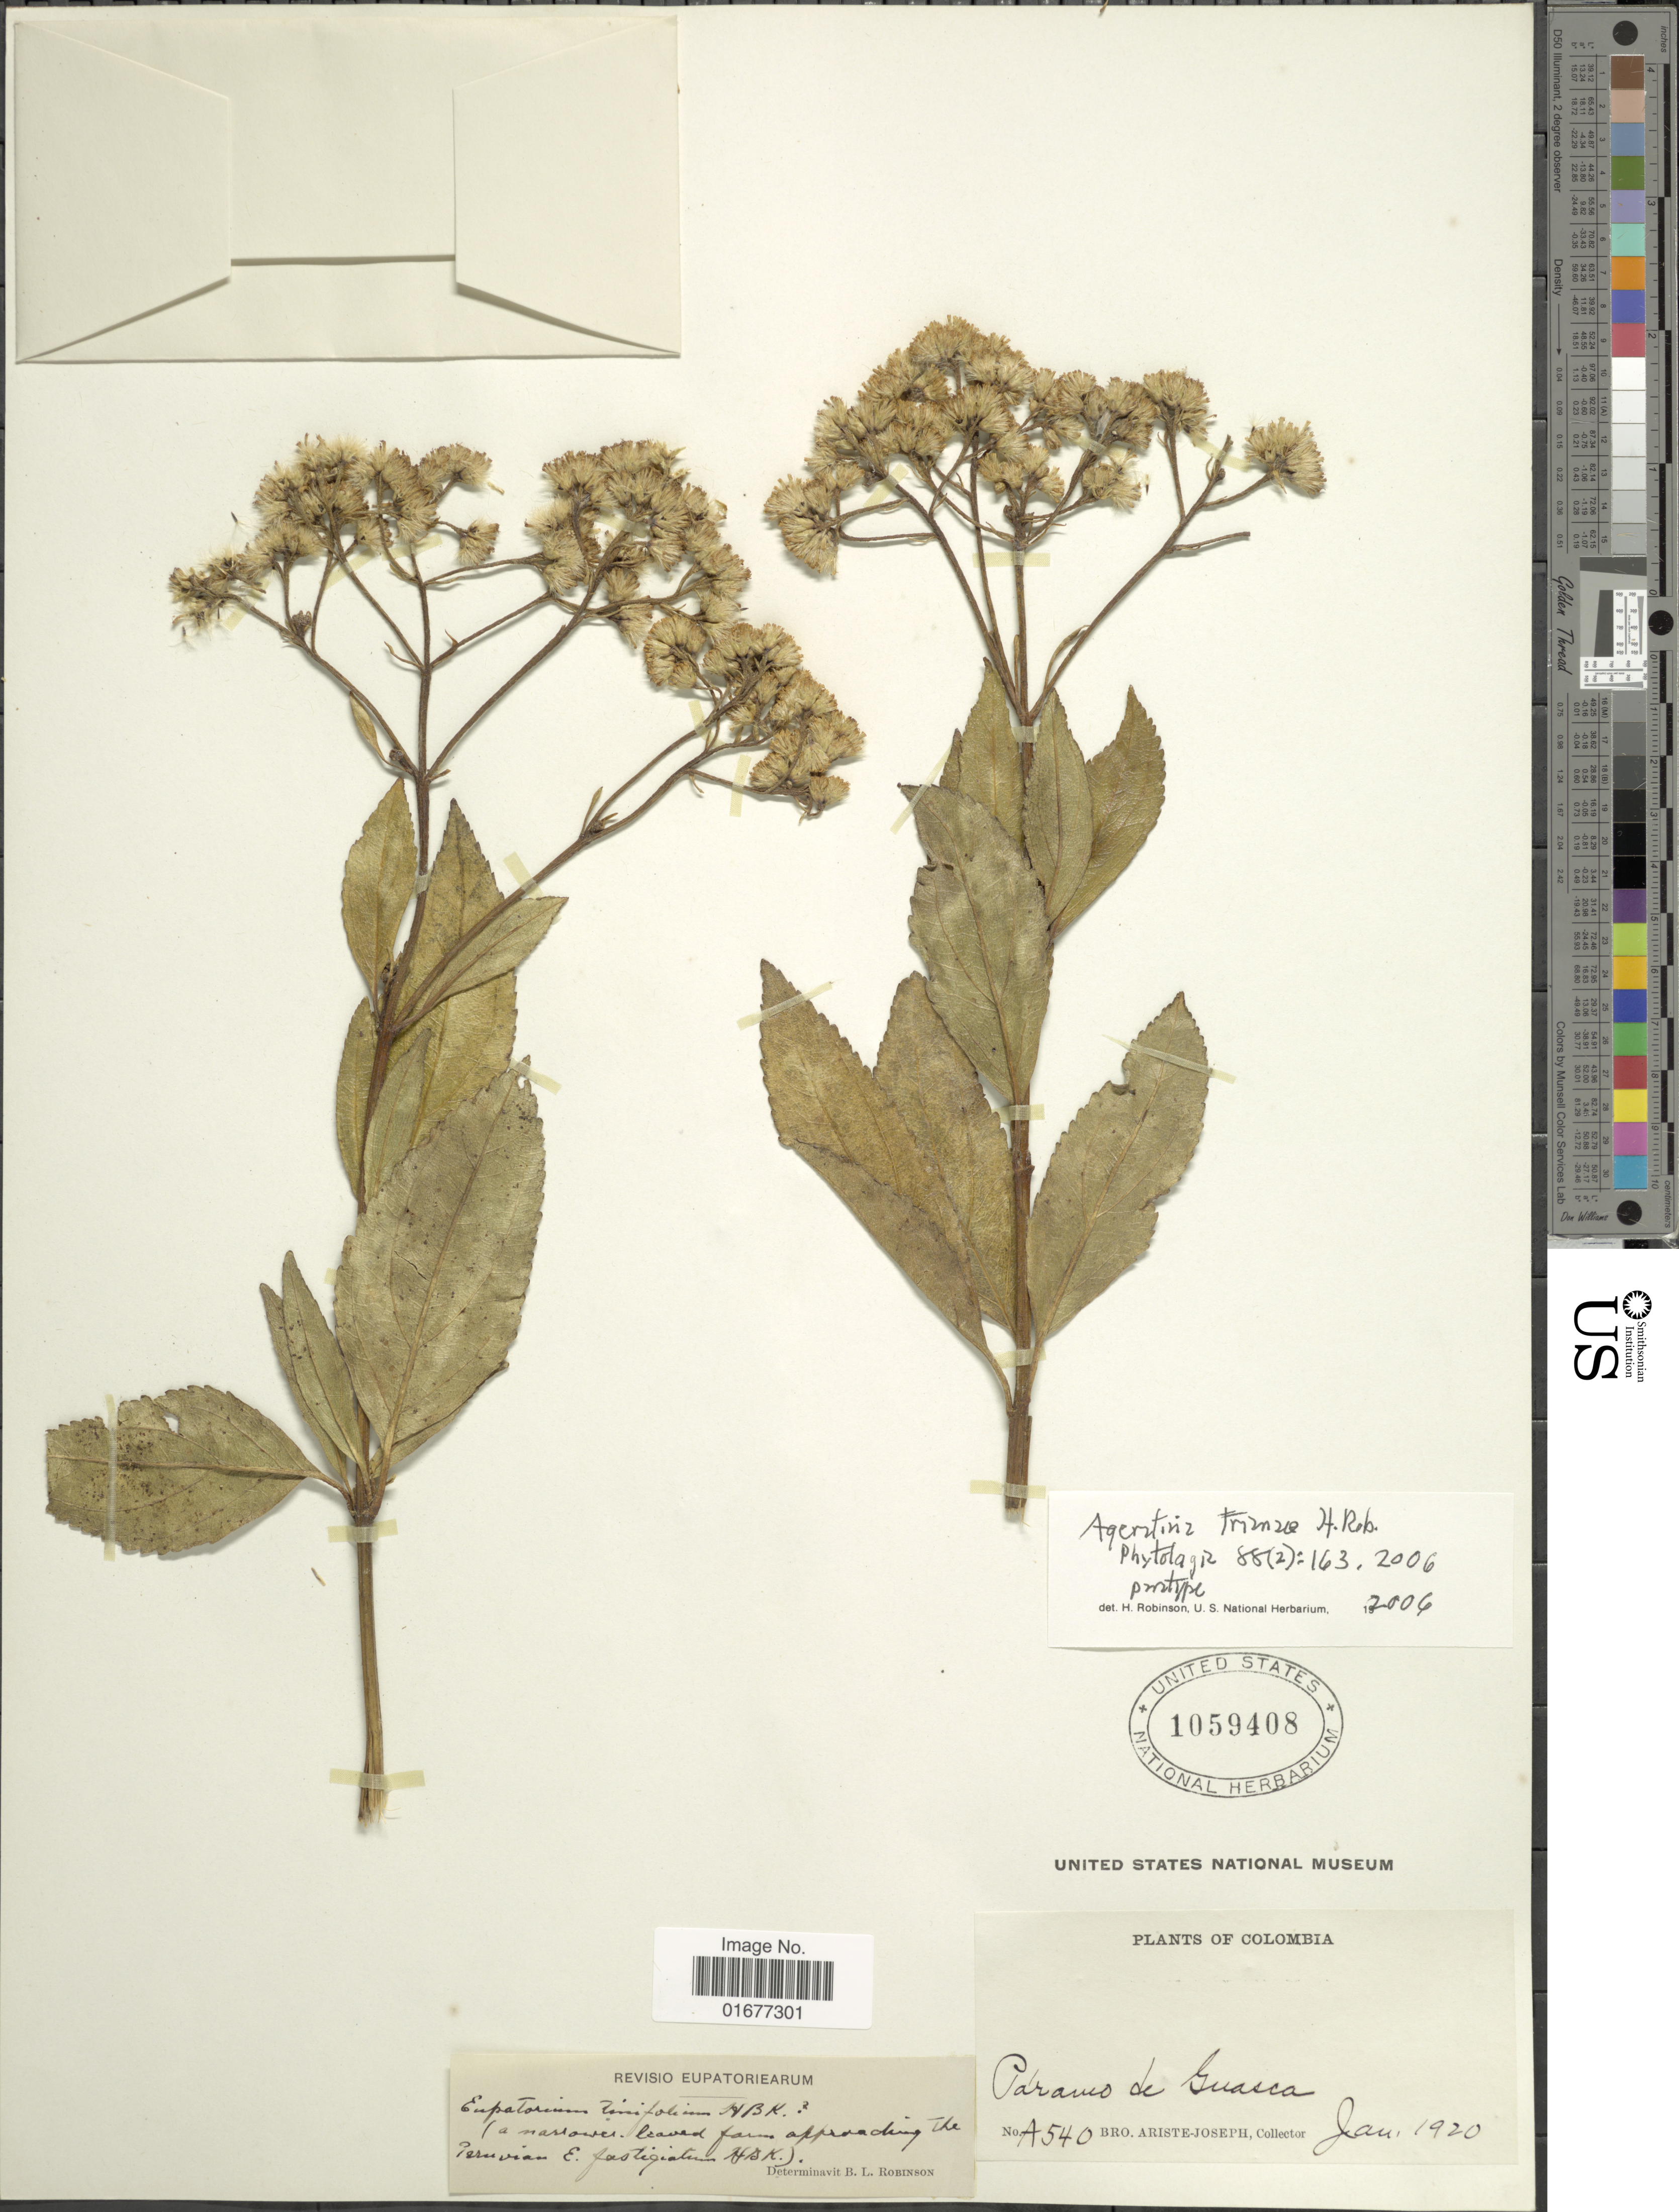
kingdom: Plantae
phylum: Tracheophyta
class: Magnoliopsida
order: Asterales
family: Asteraceae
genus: Ageratina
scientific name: Ageratina fastigiata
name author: (Kunth) R.M. King & H. Rob.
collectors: Bro. Ariste-Joseph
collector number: A540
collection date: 1920-01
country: Colombia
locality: Patramo de Guasca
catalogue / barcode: US 1059408